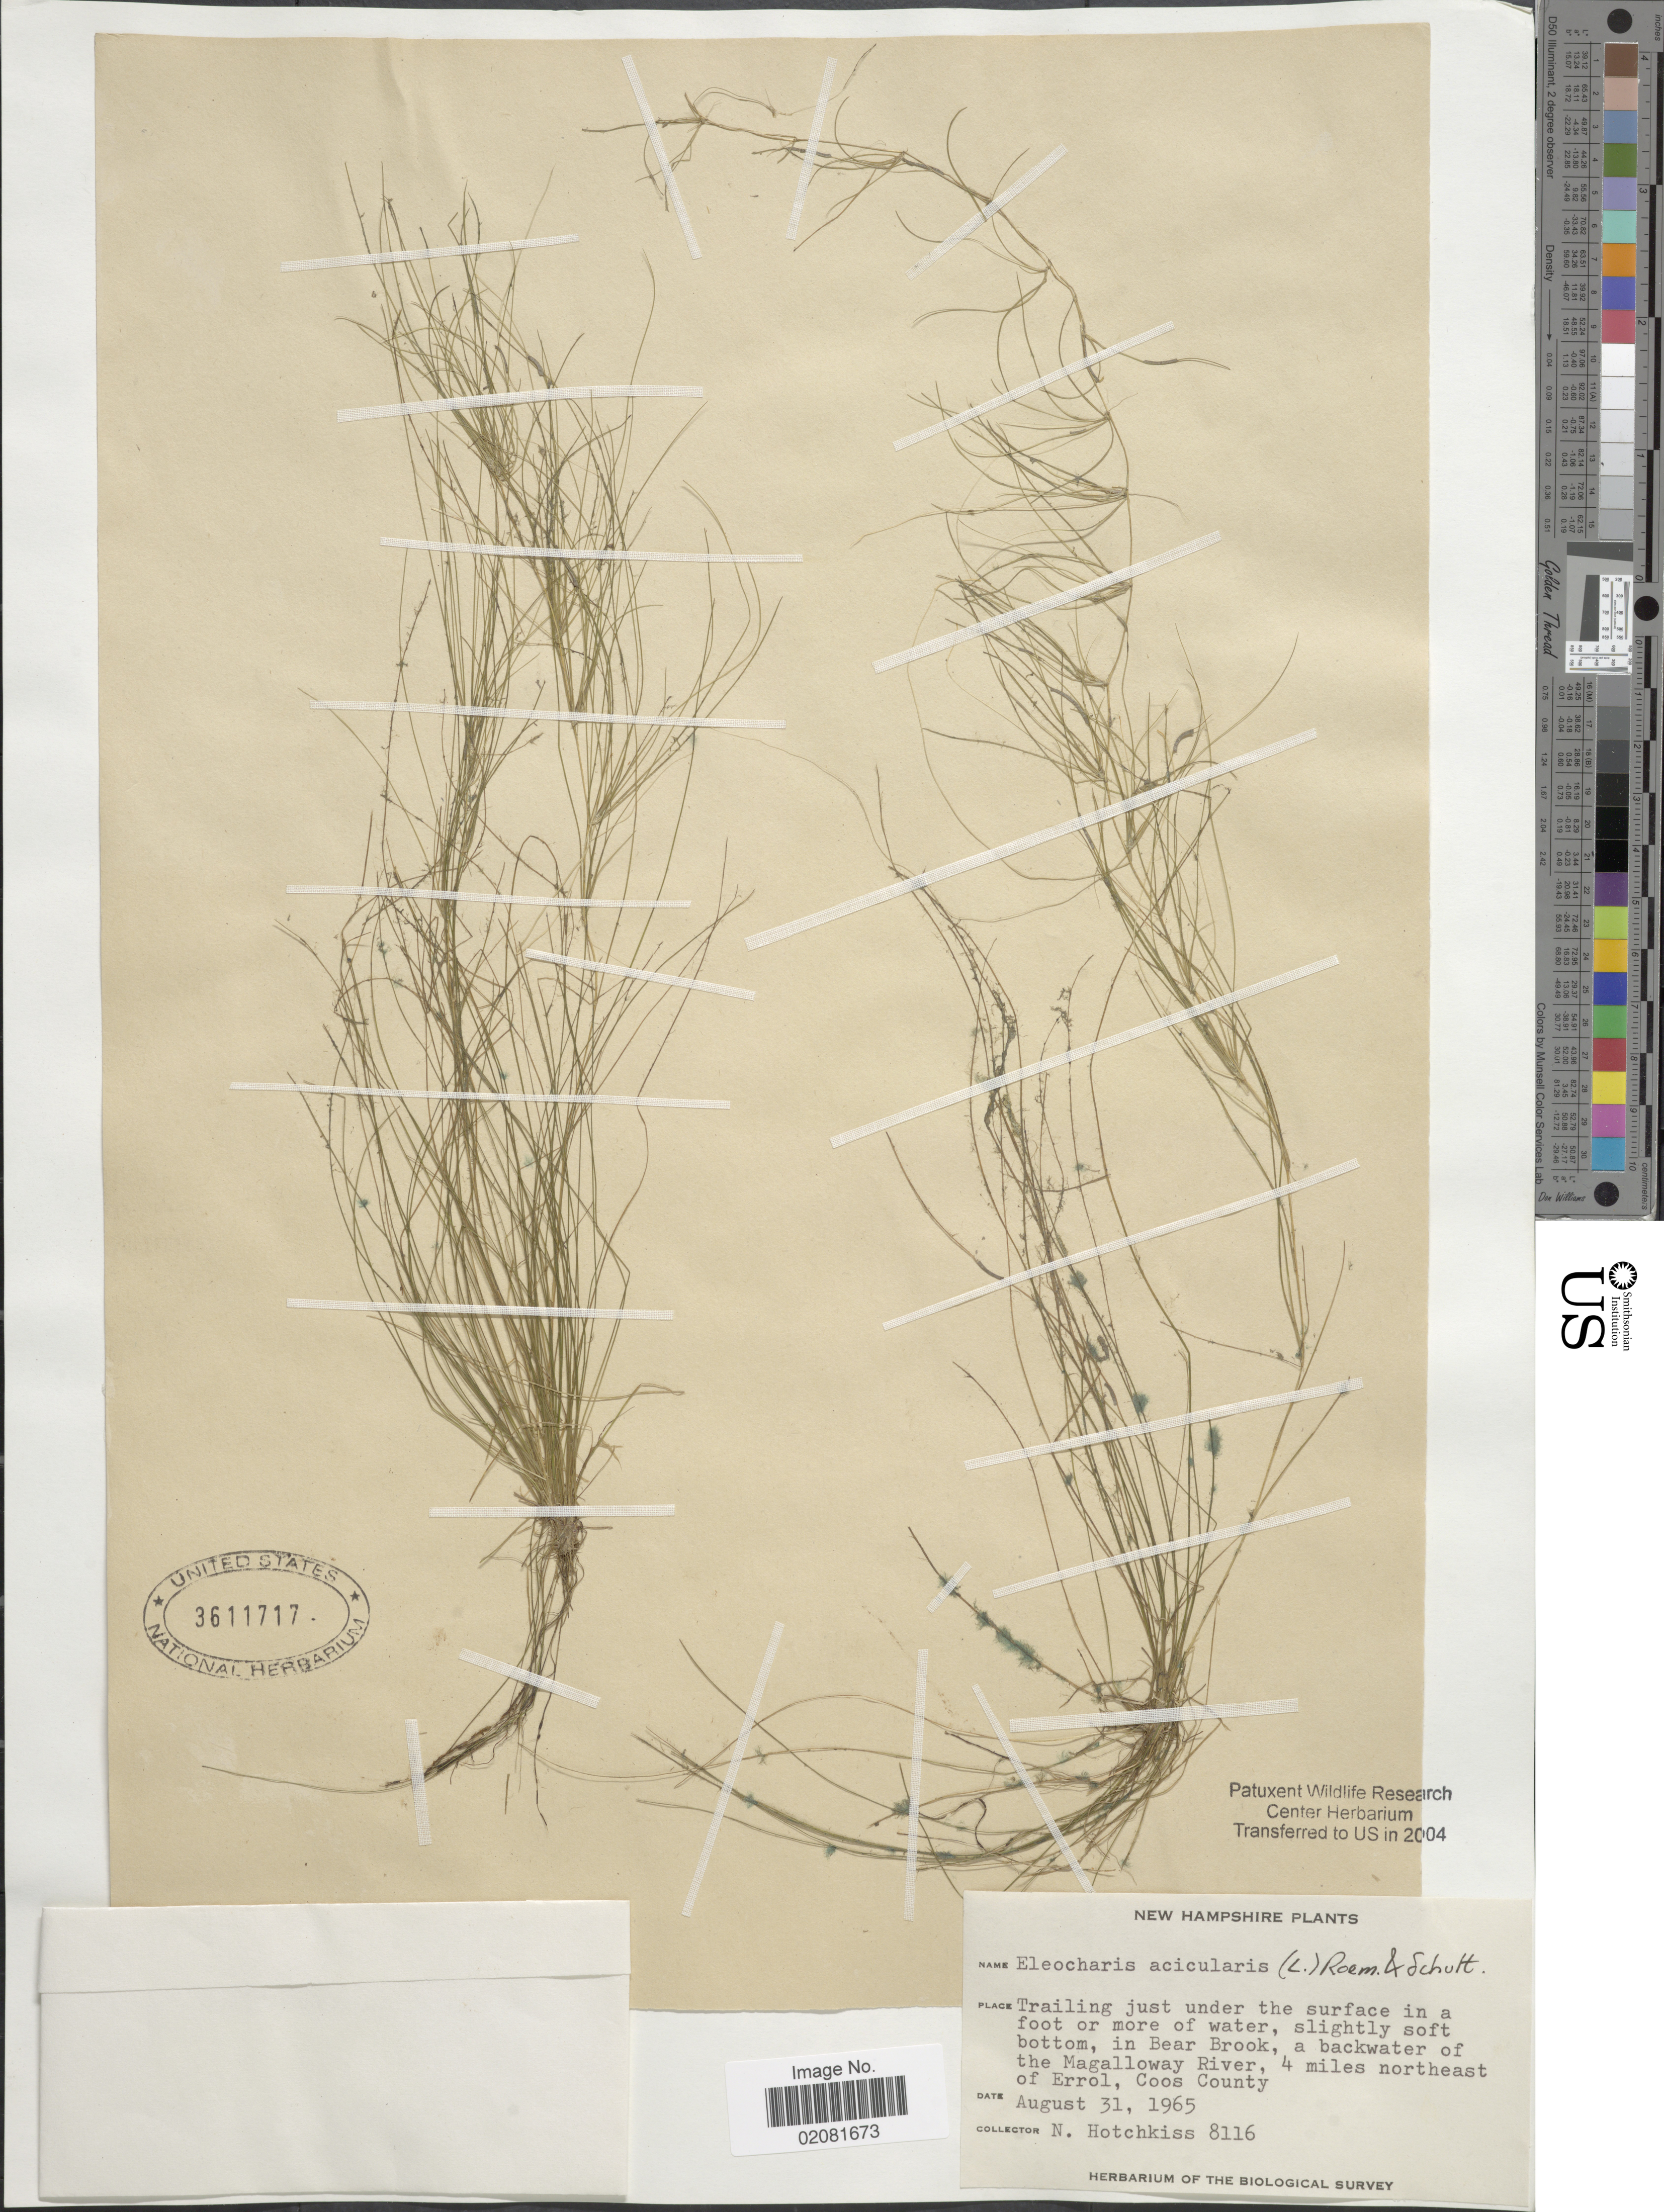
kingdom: Plantae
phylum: Tracheophyta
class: Liliopsida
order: Poales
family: Cyperaceae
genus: Eleocharis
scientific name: Eleocharis acicularis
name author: (L.) Roem. & Schult.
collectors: N. Hotchkiss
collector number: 8116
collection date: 1965-08-31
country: United States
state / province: New Hampshire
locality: Trailing just under the surface in a foot or more of water, slightly soft bottom, in Bear Brook, a backwater of the Magalloway River, 4 miles northeast of Errol, Coos County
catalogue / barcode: US 3611717